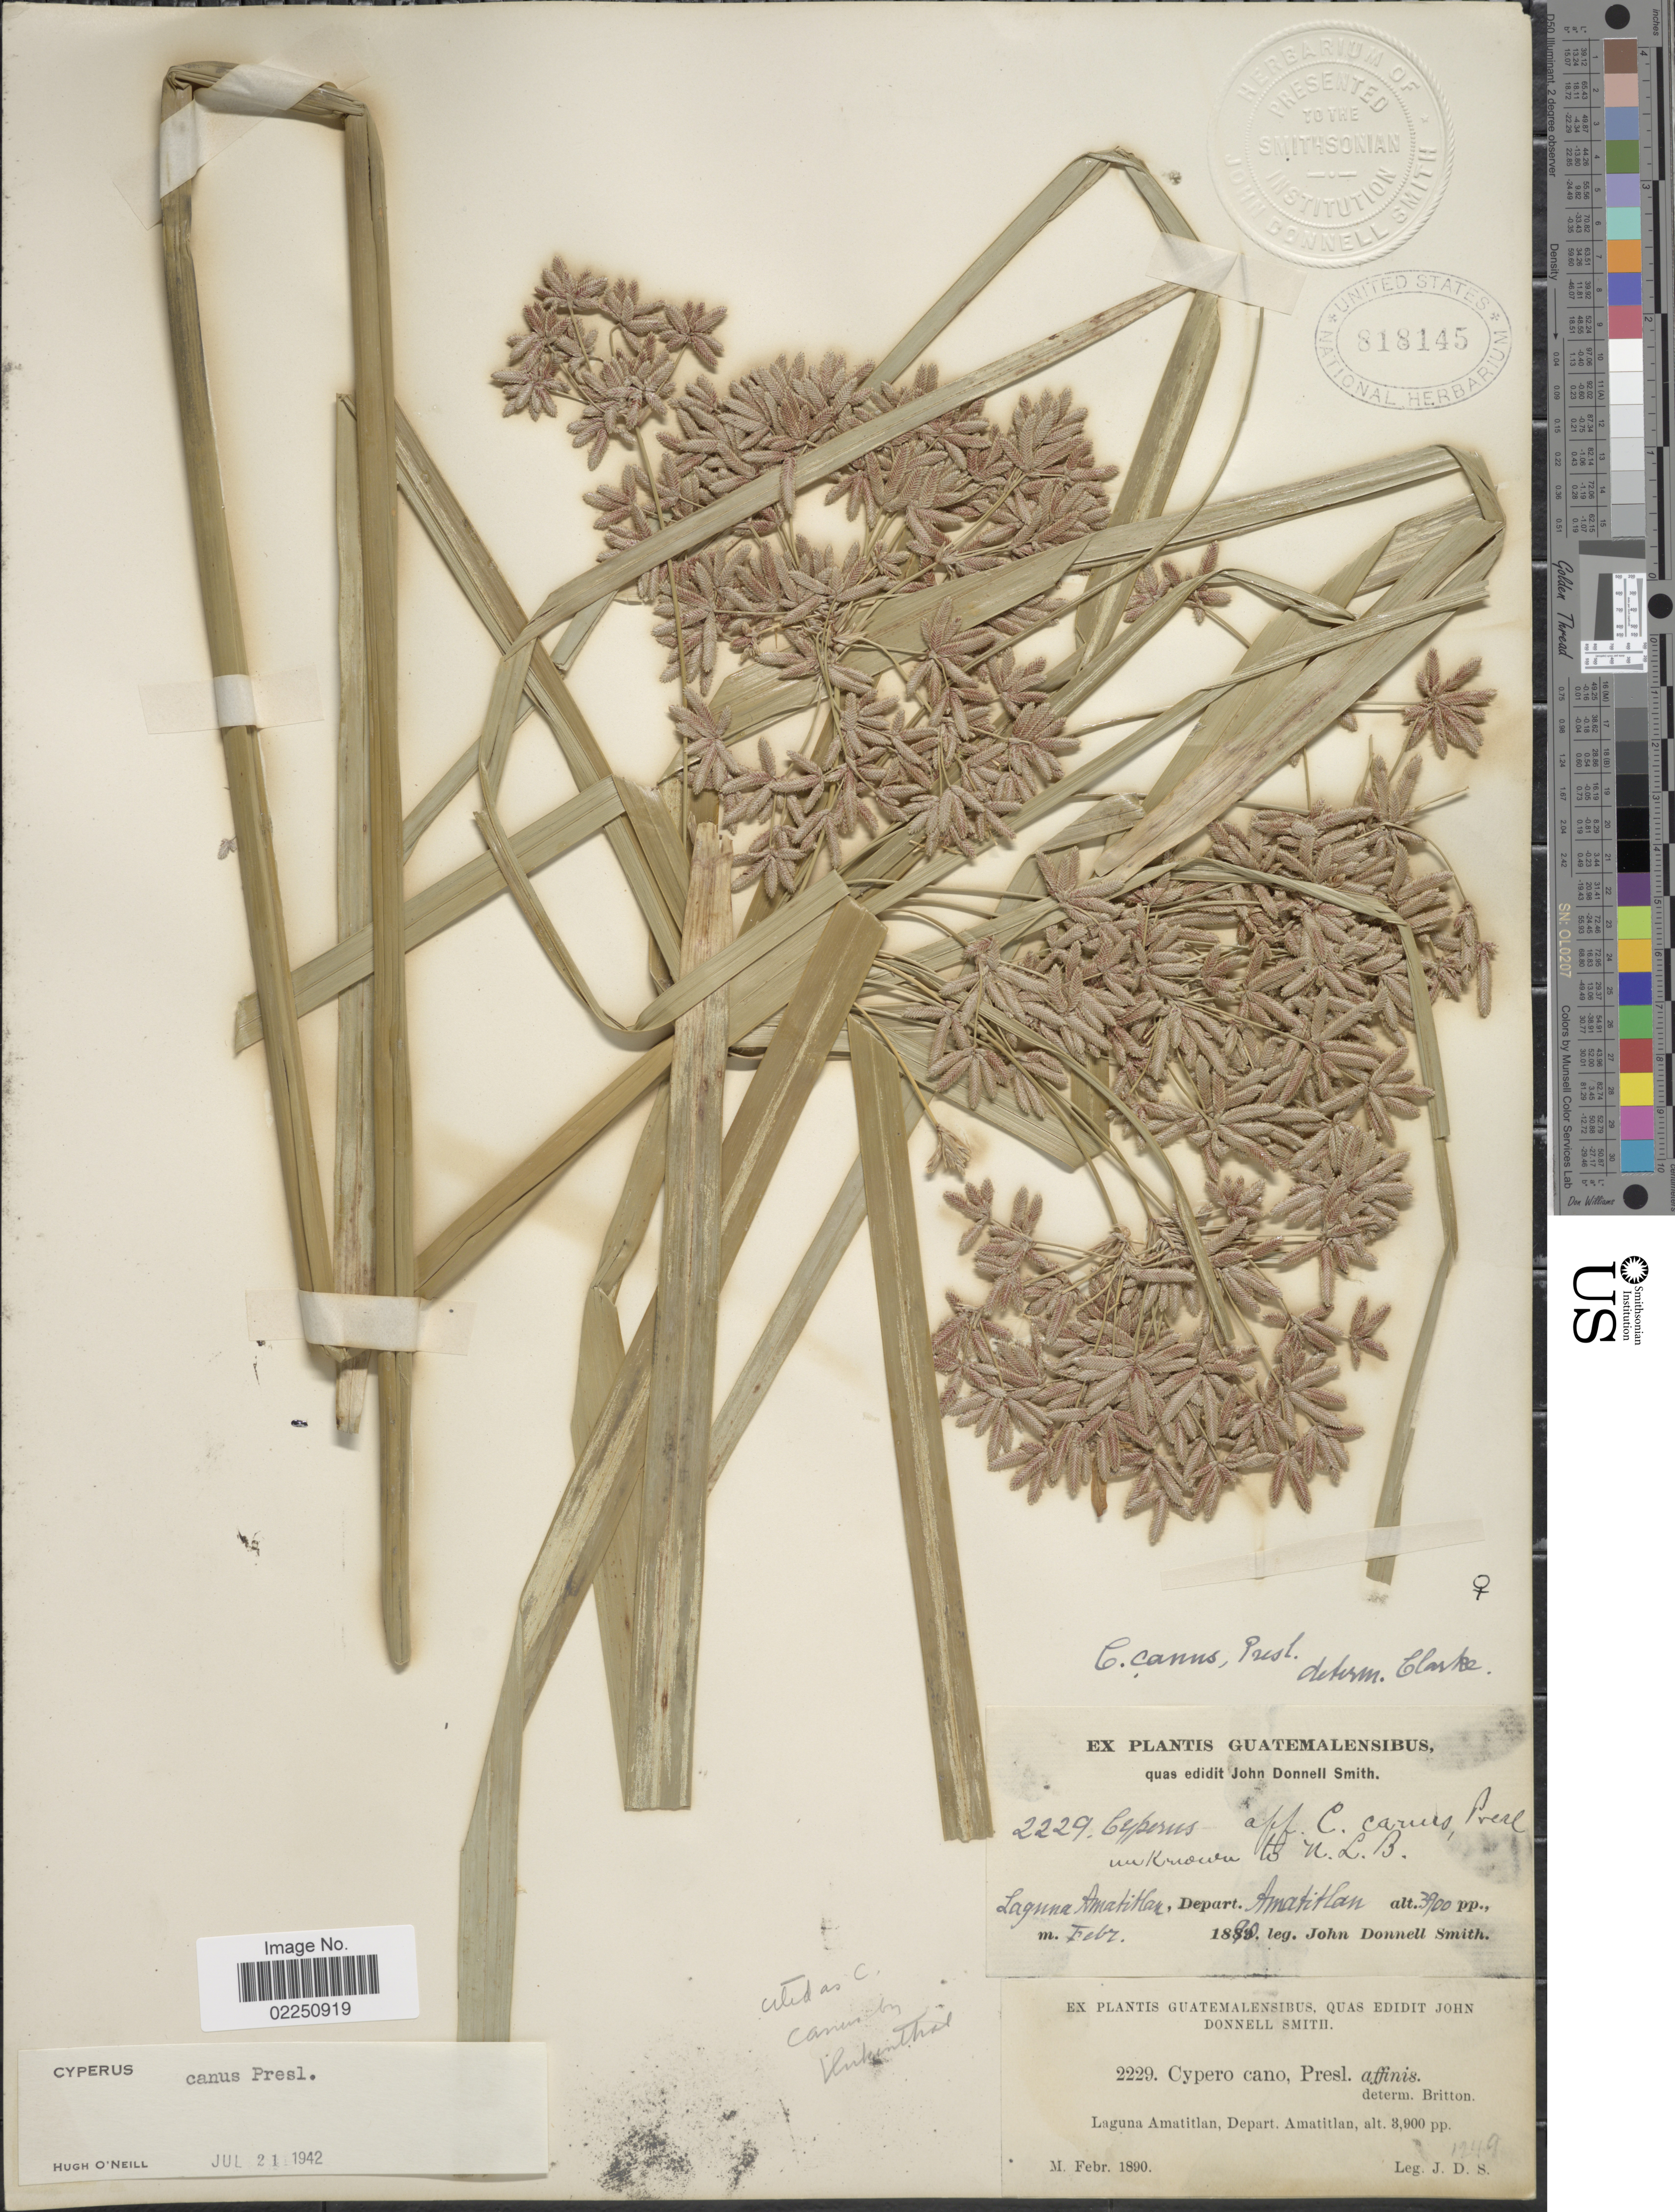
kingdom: Plantae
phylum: Tracheophyta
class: Liliopsida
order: Poales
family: Cyperaceae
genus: Cyperus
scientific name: Cyperus canus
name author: J. Presl & C. Presl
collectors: J. Donnell Smith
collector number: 2229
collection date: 1890-02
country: Guatemala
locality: Guatemalensibus. Laguna Amatitlan, Depart. Amatitlan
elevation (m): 1189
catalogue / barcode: US 818145